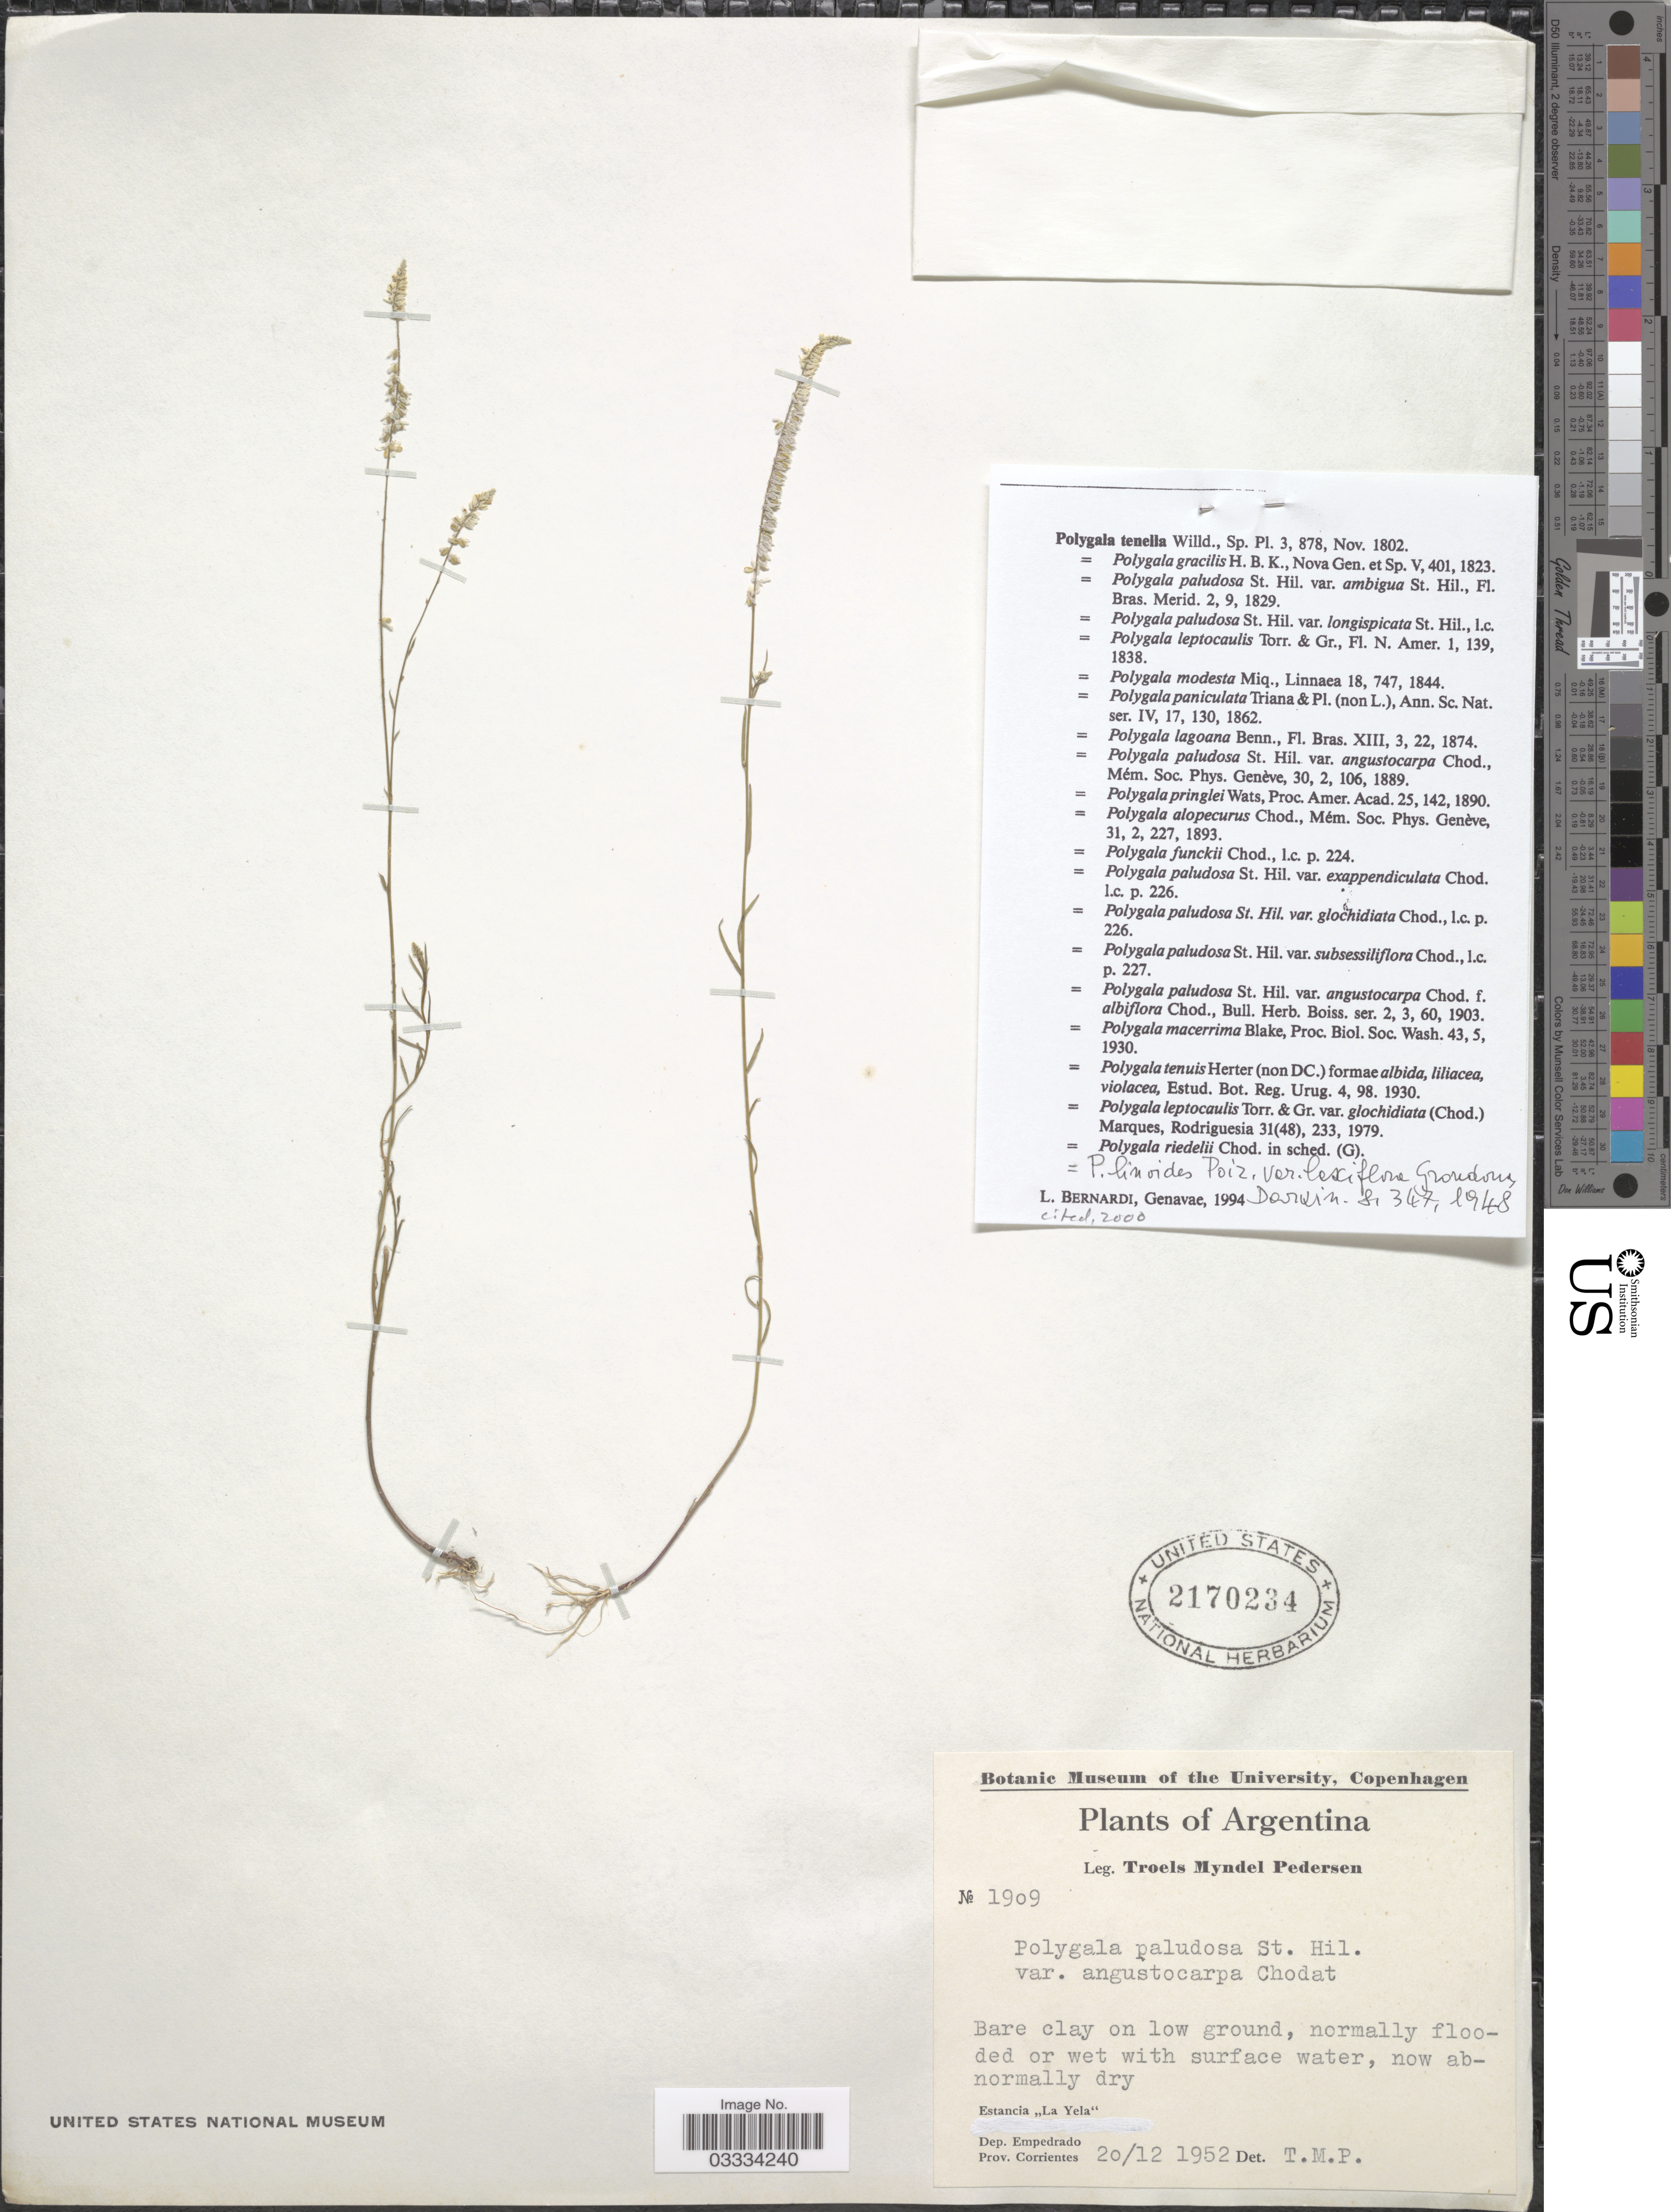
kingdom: Plantae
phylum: Tracheophyta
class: Magnoliopsida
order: Fabales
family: Polygalaceae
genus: Polygala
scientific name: Polygala tenella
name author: Willd.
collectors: T. Pederson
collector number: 1909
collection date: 1952-12-20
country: Argentina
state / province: Corrientes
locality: Estancia "La Yela". Dep. Empedrado.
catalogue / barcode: US 2170234